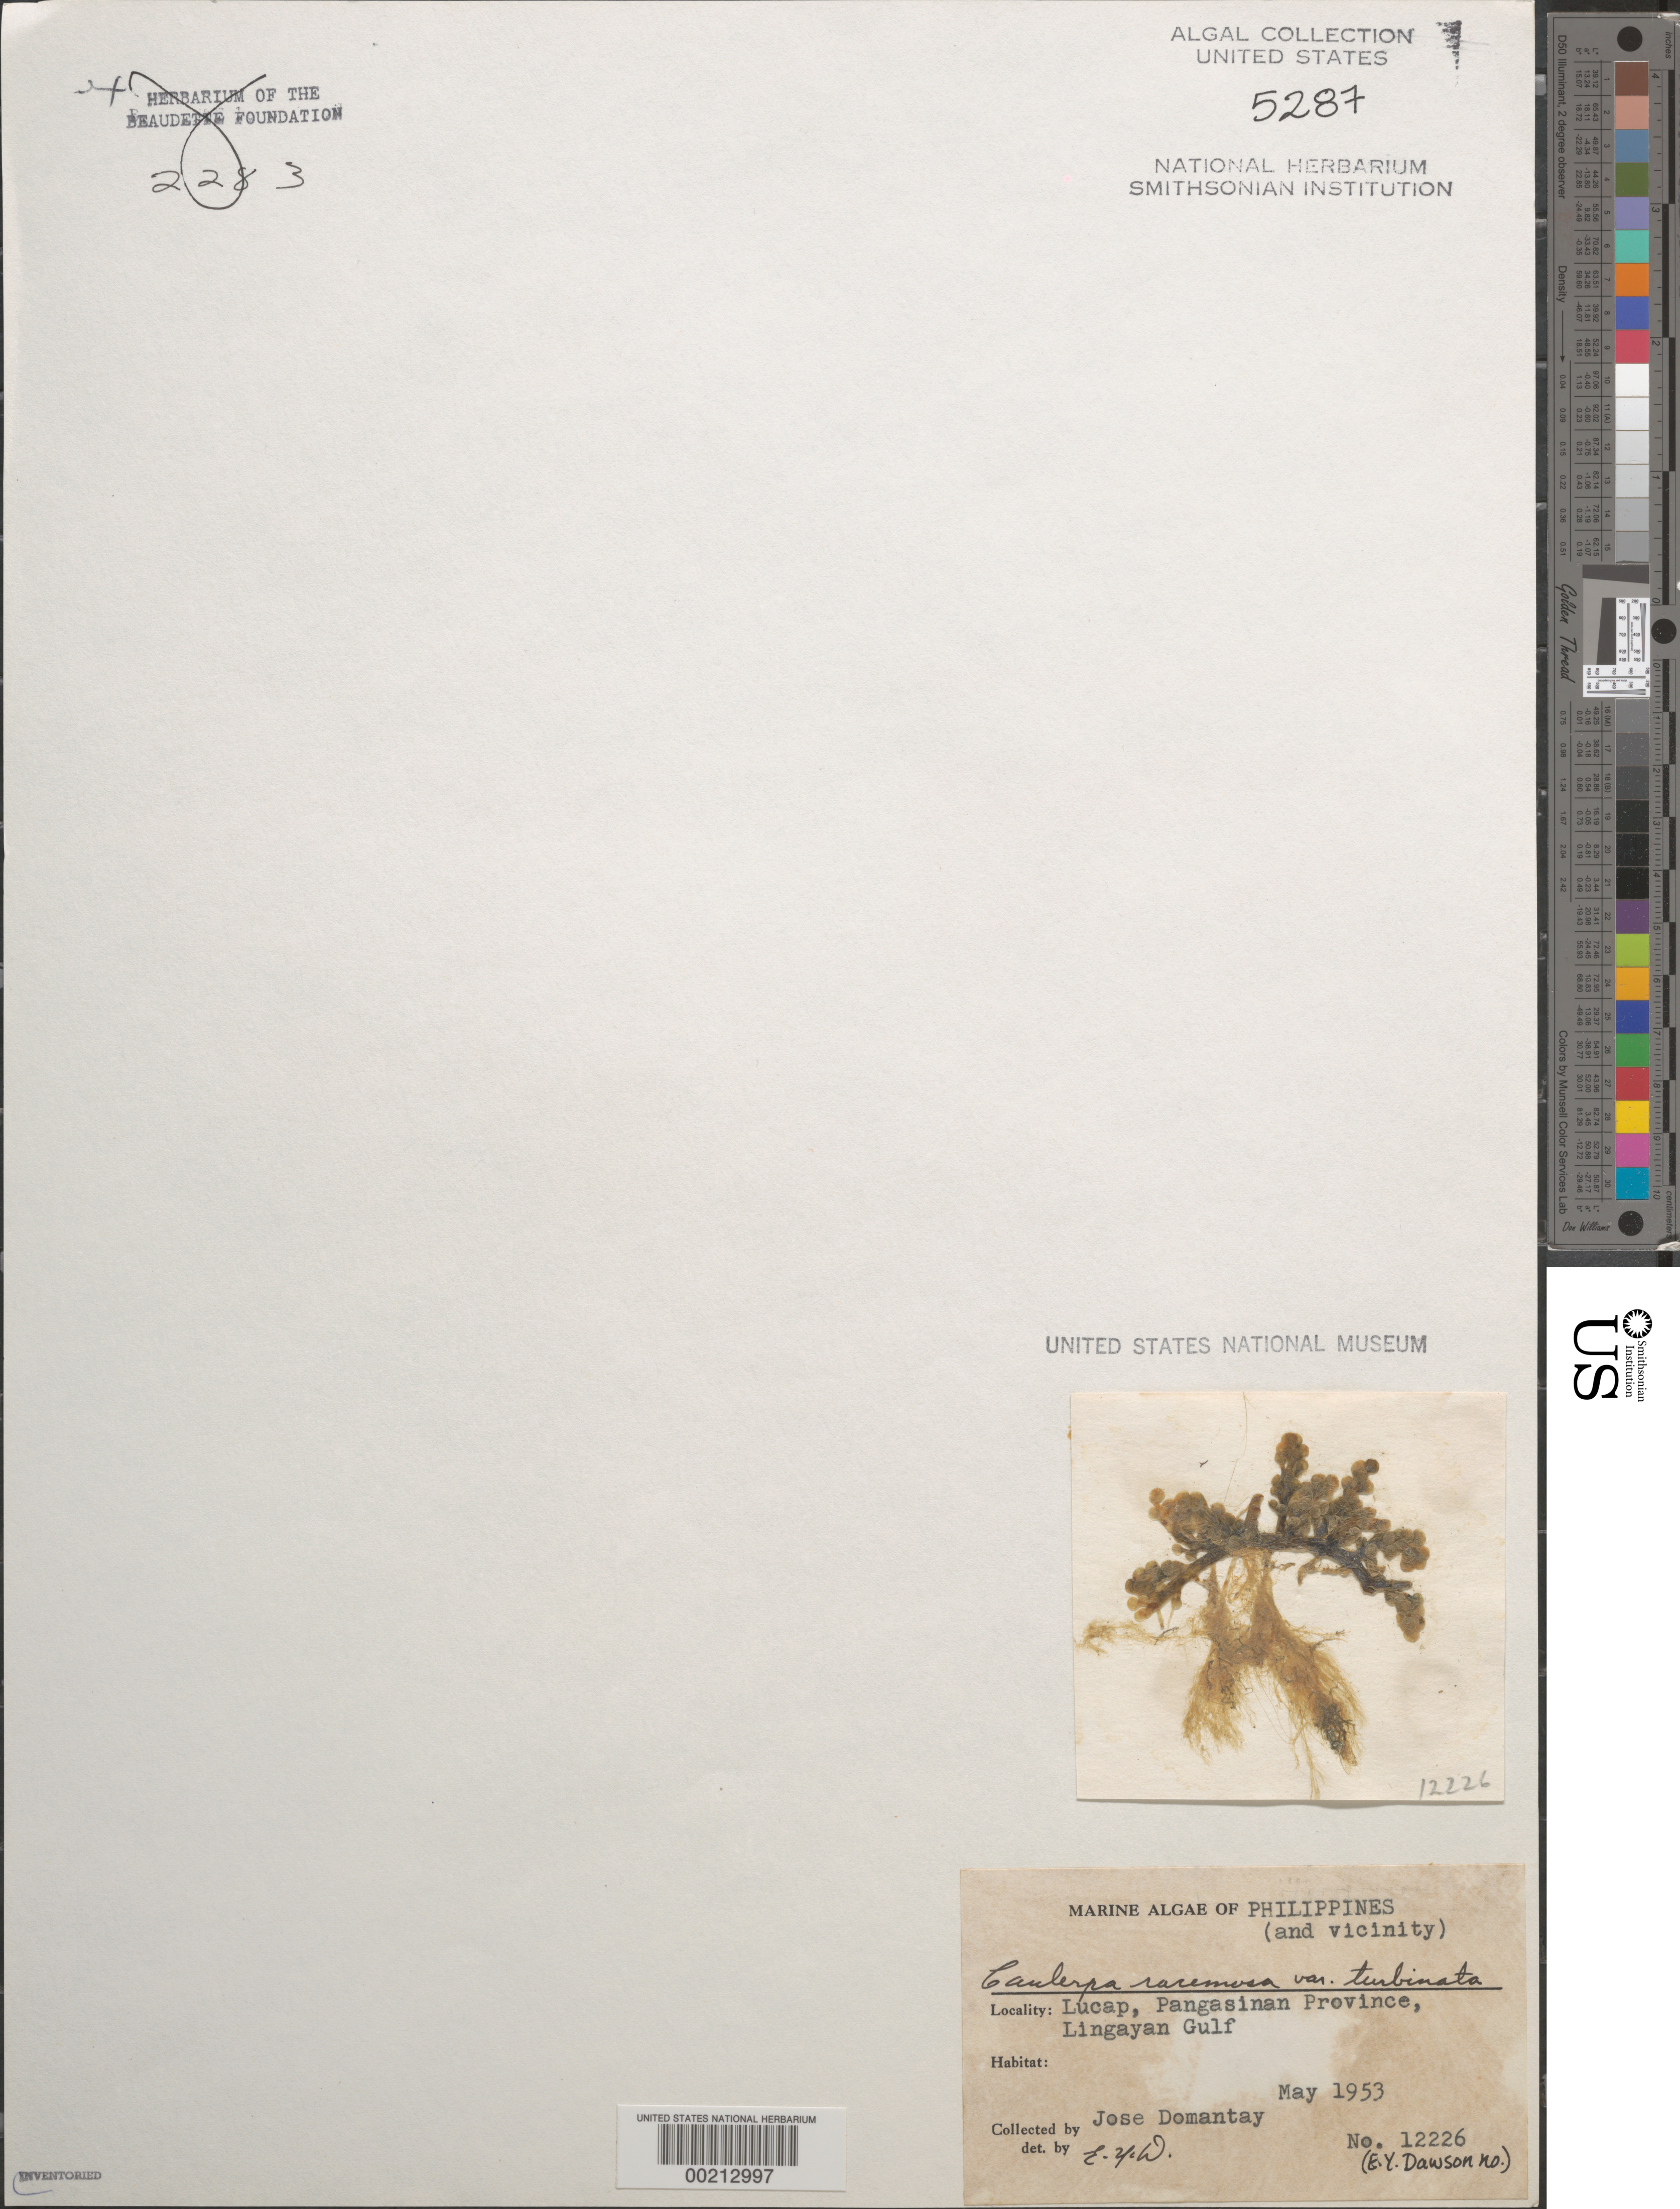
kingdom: Plantae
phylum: Chlorophyta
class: Ulvophyceae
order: Bryopsidales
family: Caulerpaceae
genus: Caulerpa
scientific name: Caulerpa racemosa var. turbinata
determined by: Dawson, E. Y.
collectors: J. Domantay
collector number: EYD 12226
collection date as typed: May 1953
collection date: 1953-05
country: Philippines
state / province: Ilocos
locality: Lucap, pangasinan, lingayan gulf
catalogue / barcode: US 5287